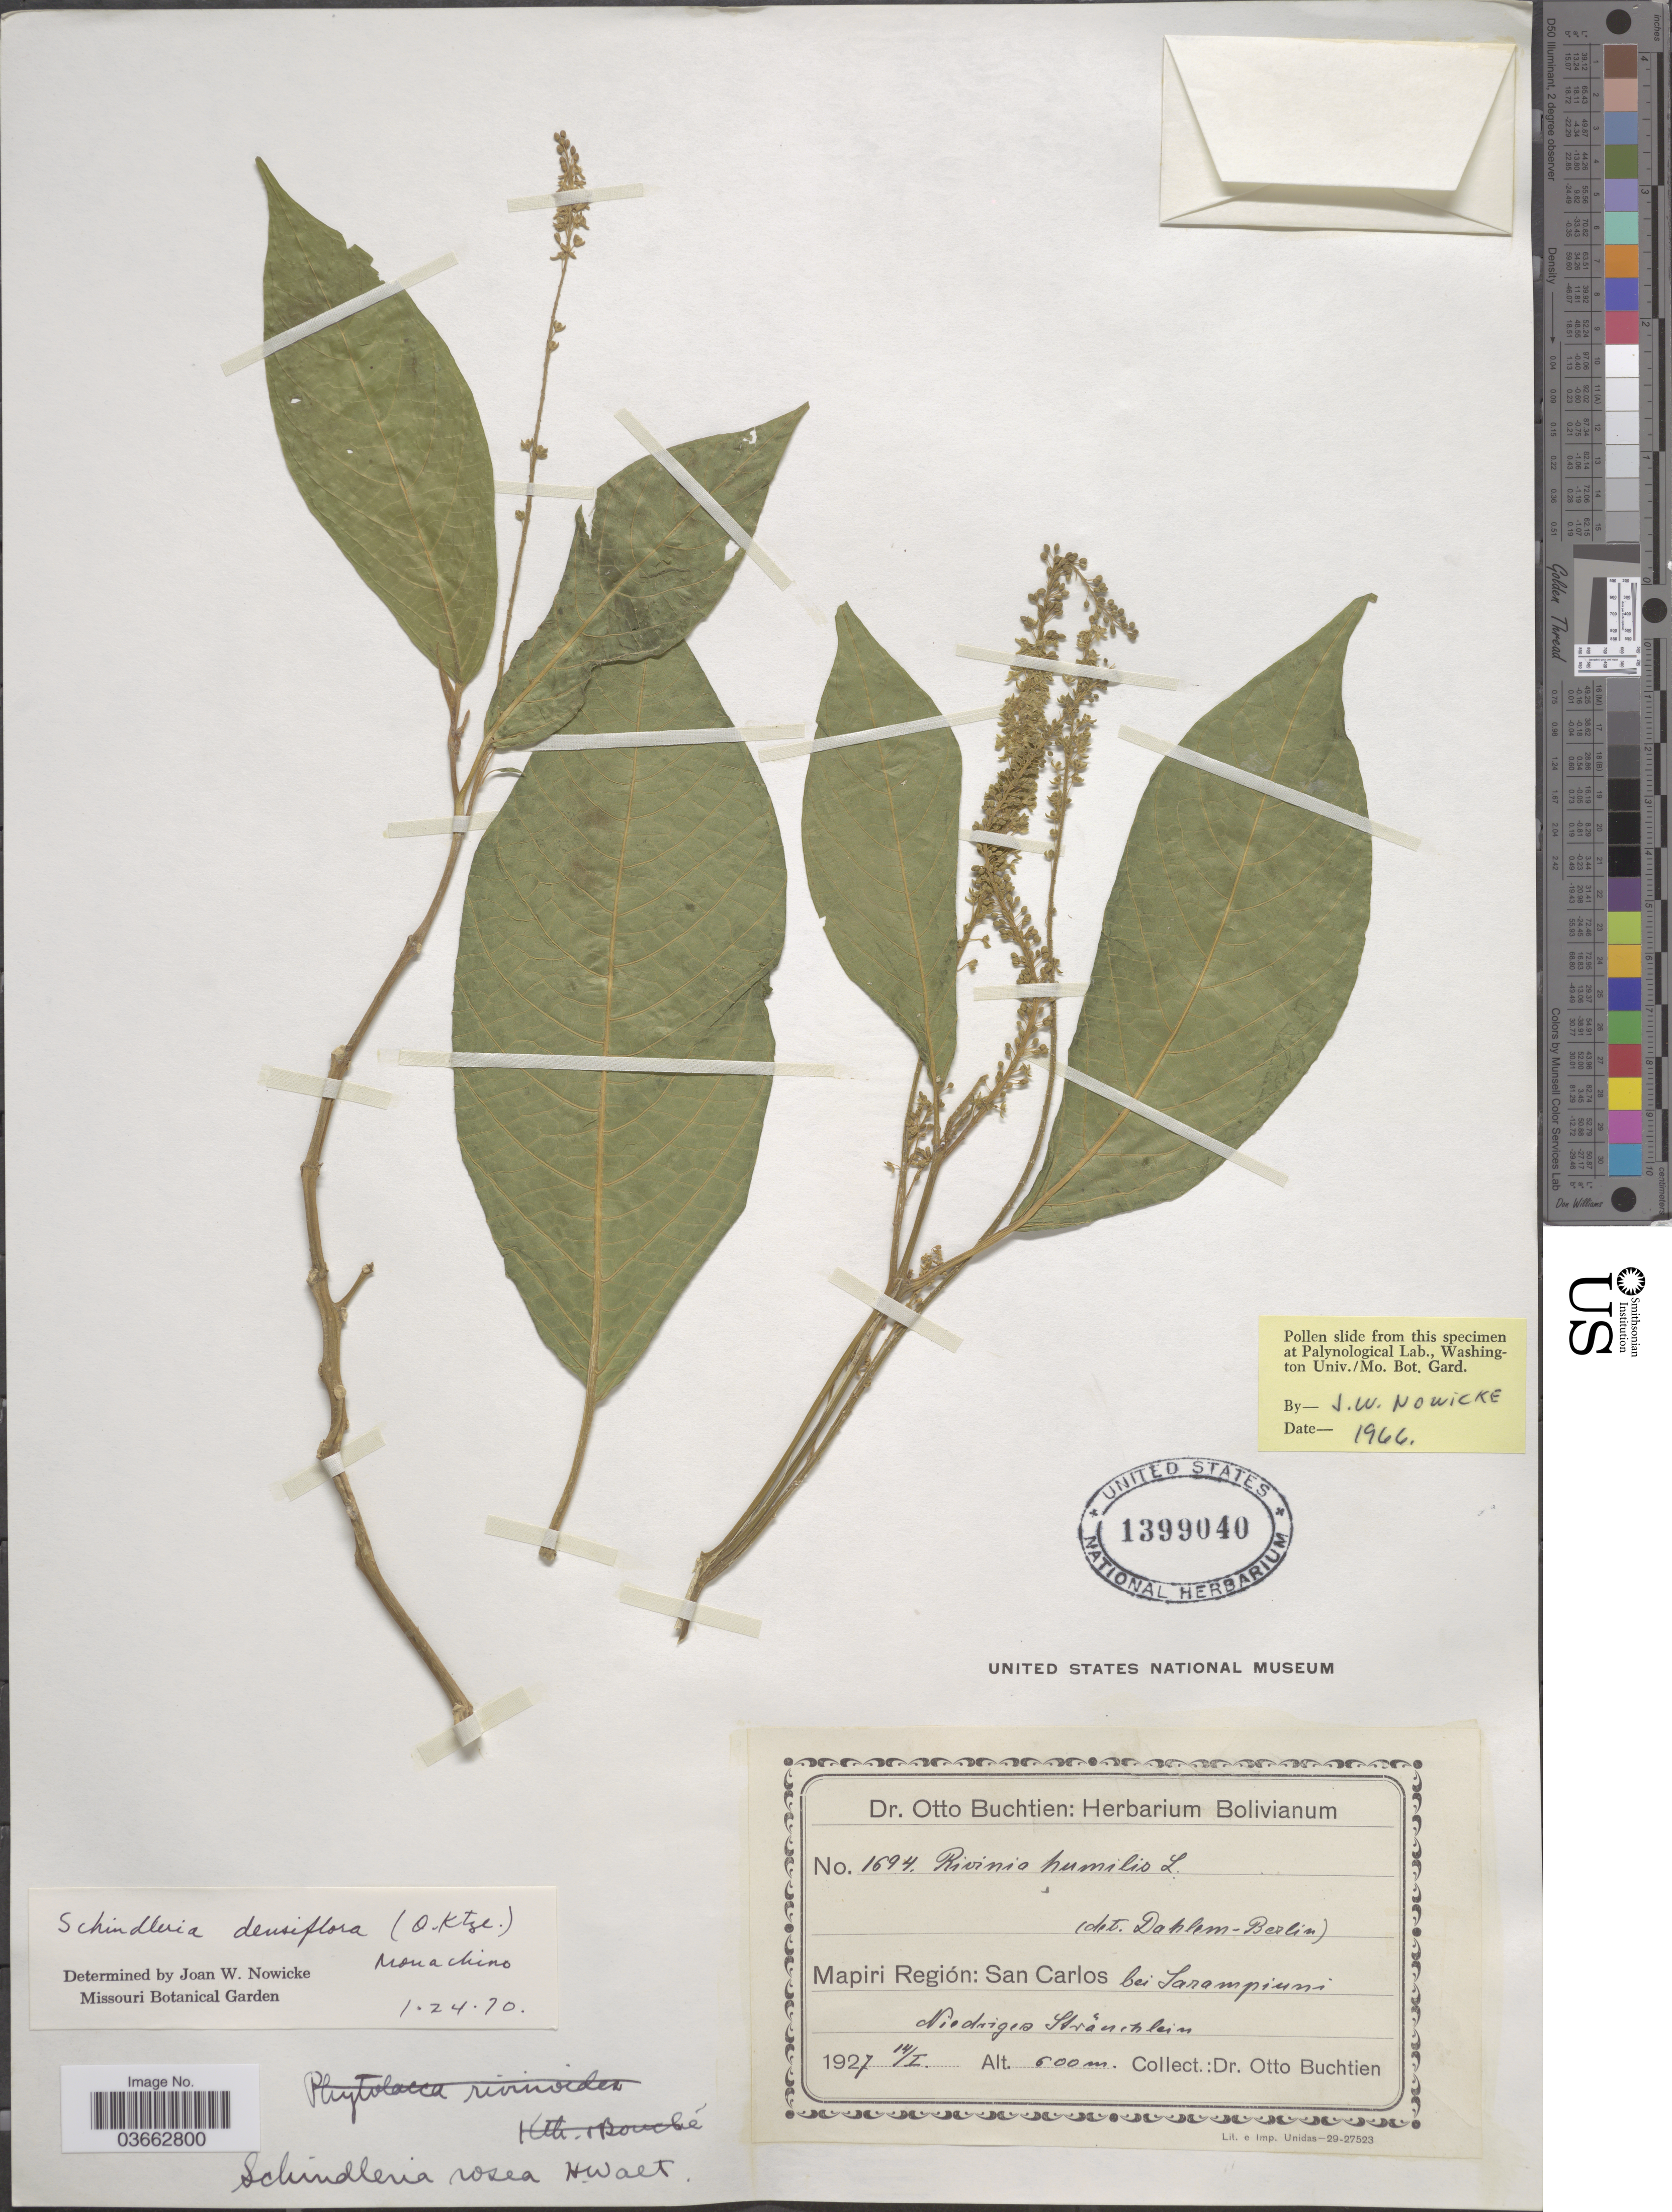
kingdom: Plantae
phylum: Tracheophyta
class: Magnoliopsida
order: Caryophyllales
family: Phytolaccaceae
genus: Schindleria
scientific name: Schindleria densiflora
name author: (Kuntze) Monach.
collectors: O. Buchtien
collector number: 1694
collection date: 1927-01-14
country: Bolivia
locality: Mapiri Región: San Carlos bei Sarampiuni.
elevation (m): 600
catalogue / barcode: US 1399040